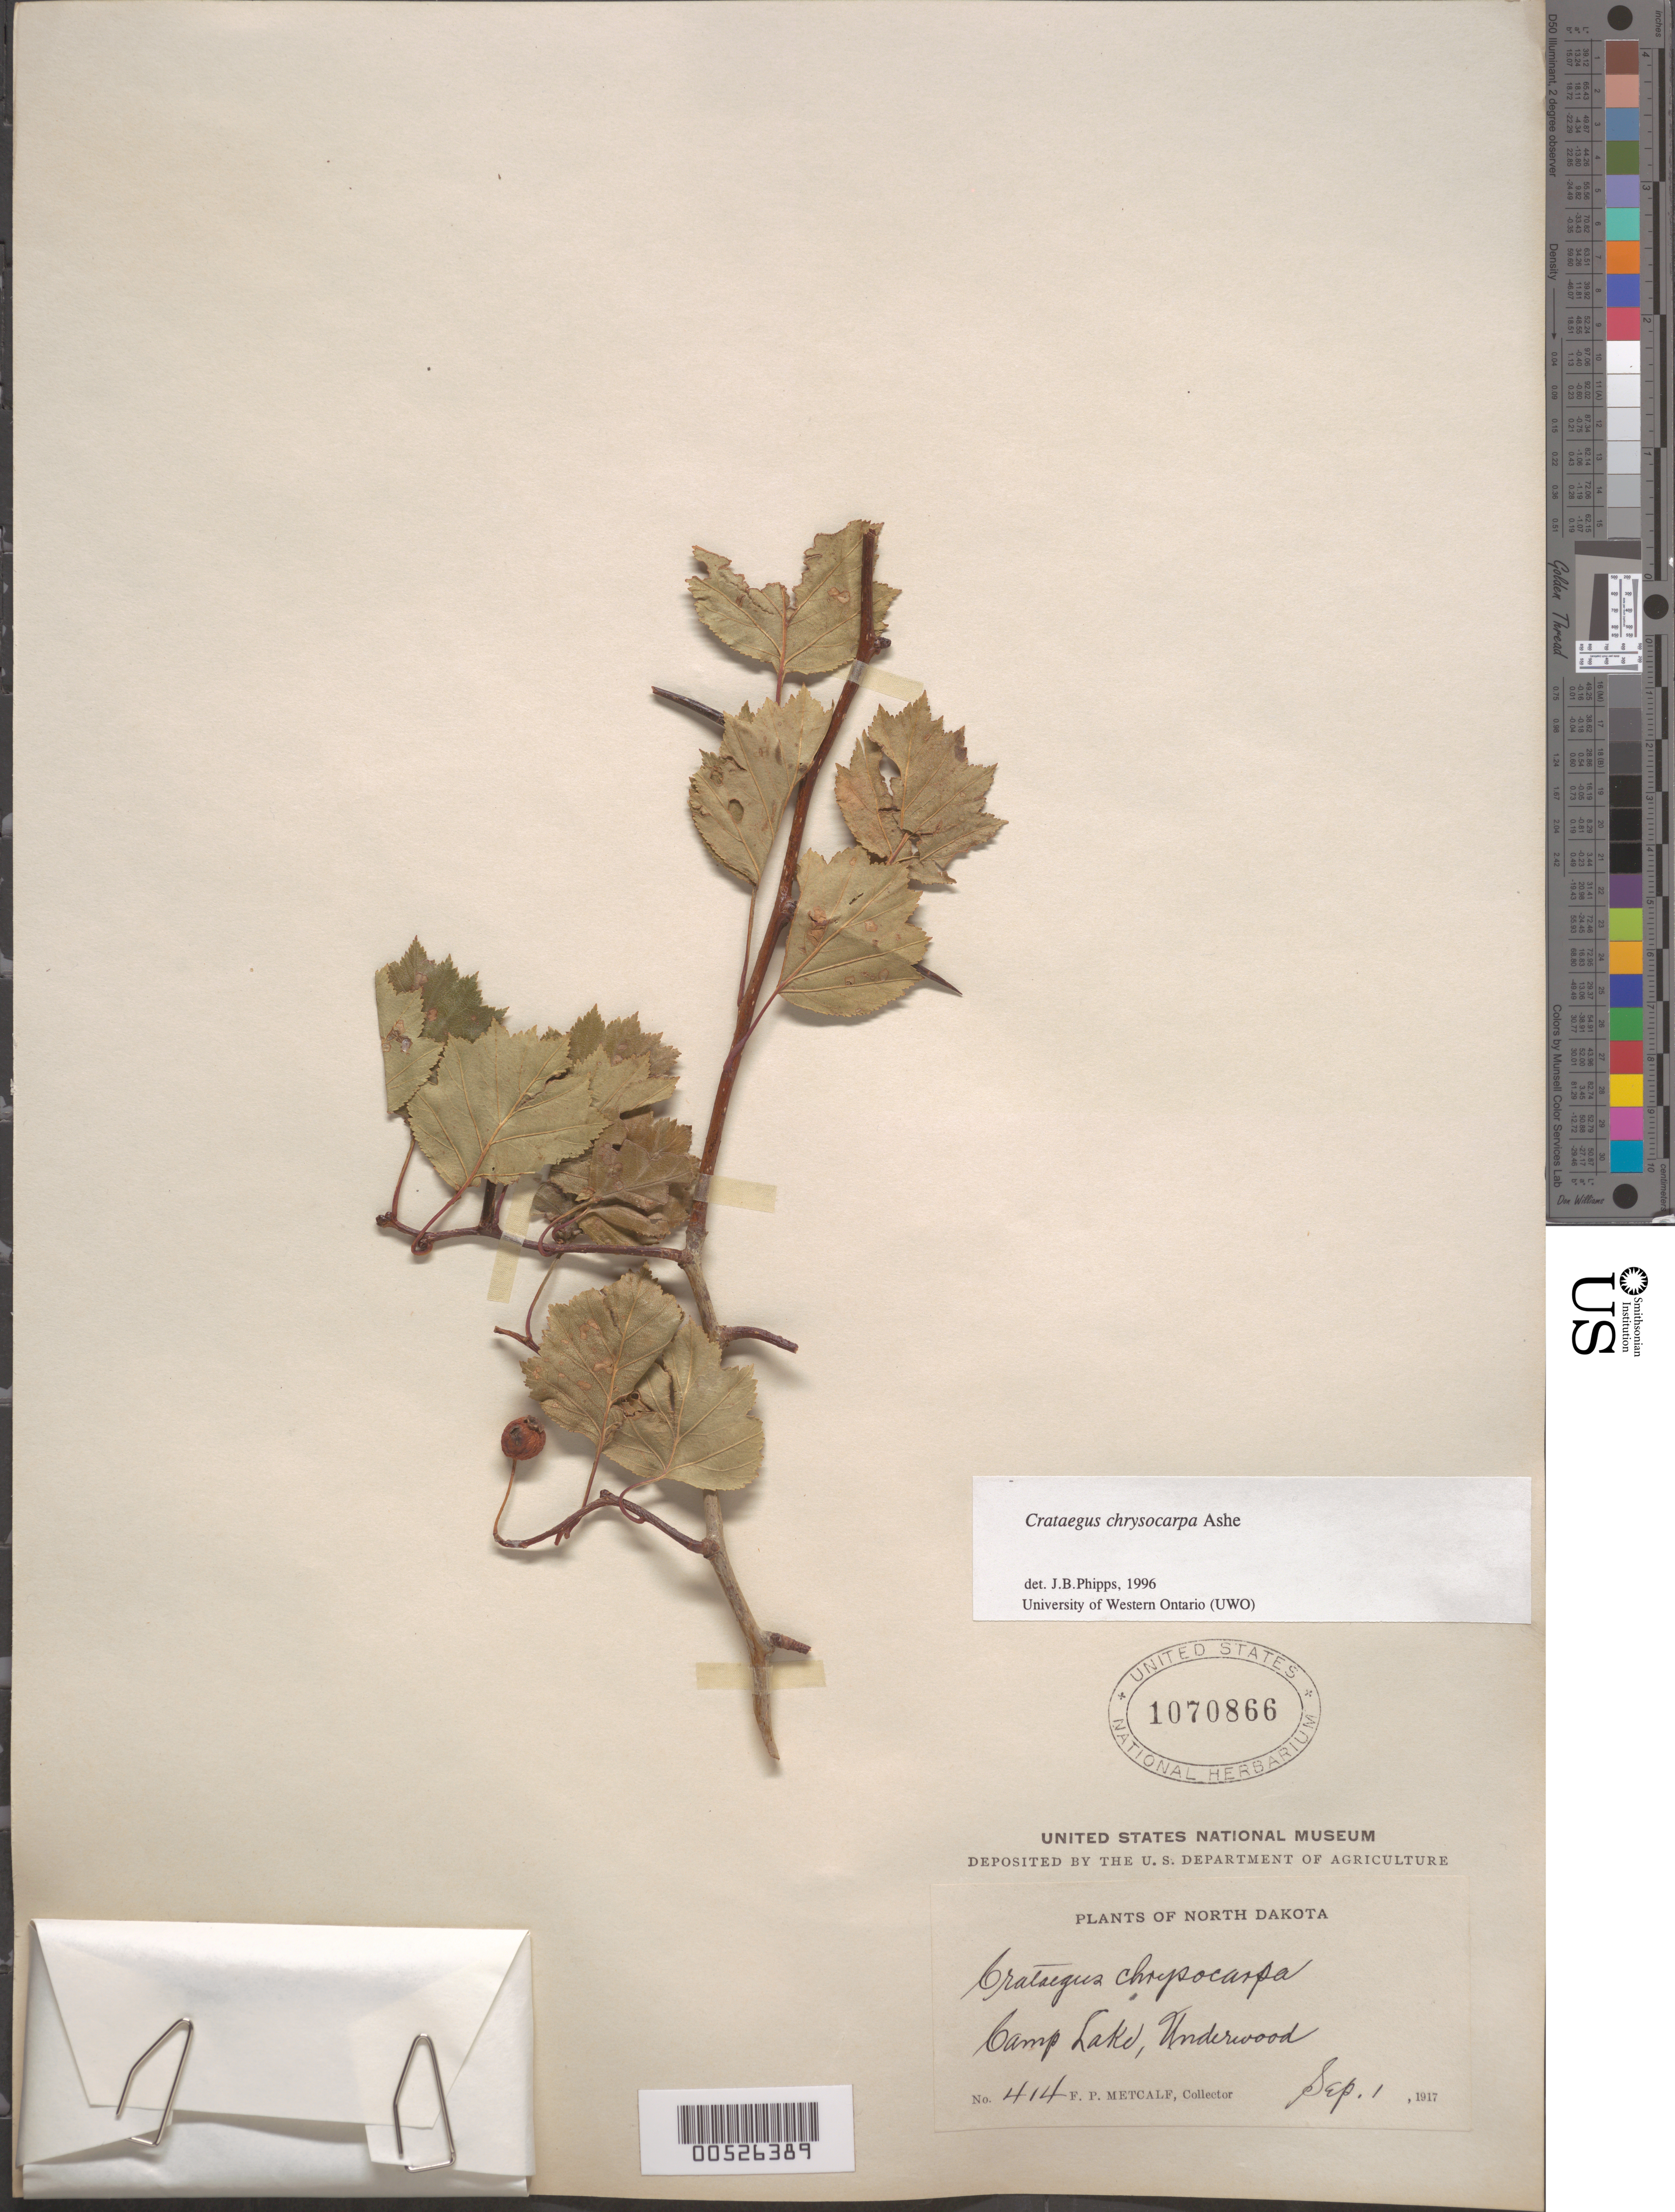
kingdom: Plantae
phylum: Tracheophyta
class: Magnoliopsida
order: Rosales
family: Rosaceae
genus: Crataegus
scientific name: Crataegus chrysocarpa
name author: Ashe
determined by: Phipps, James B., (UWO), University of Western Ontario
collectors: F. P. Metcalf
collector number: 414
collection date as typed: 01 Sep 1917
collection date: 1917-09-01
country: United States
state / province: North Dakota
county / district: McLean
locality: Camp Lake, Underwood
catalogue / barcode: US 1070866